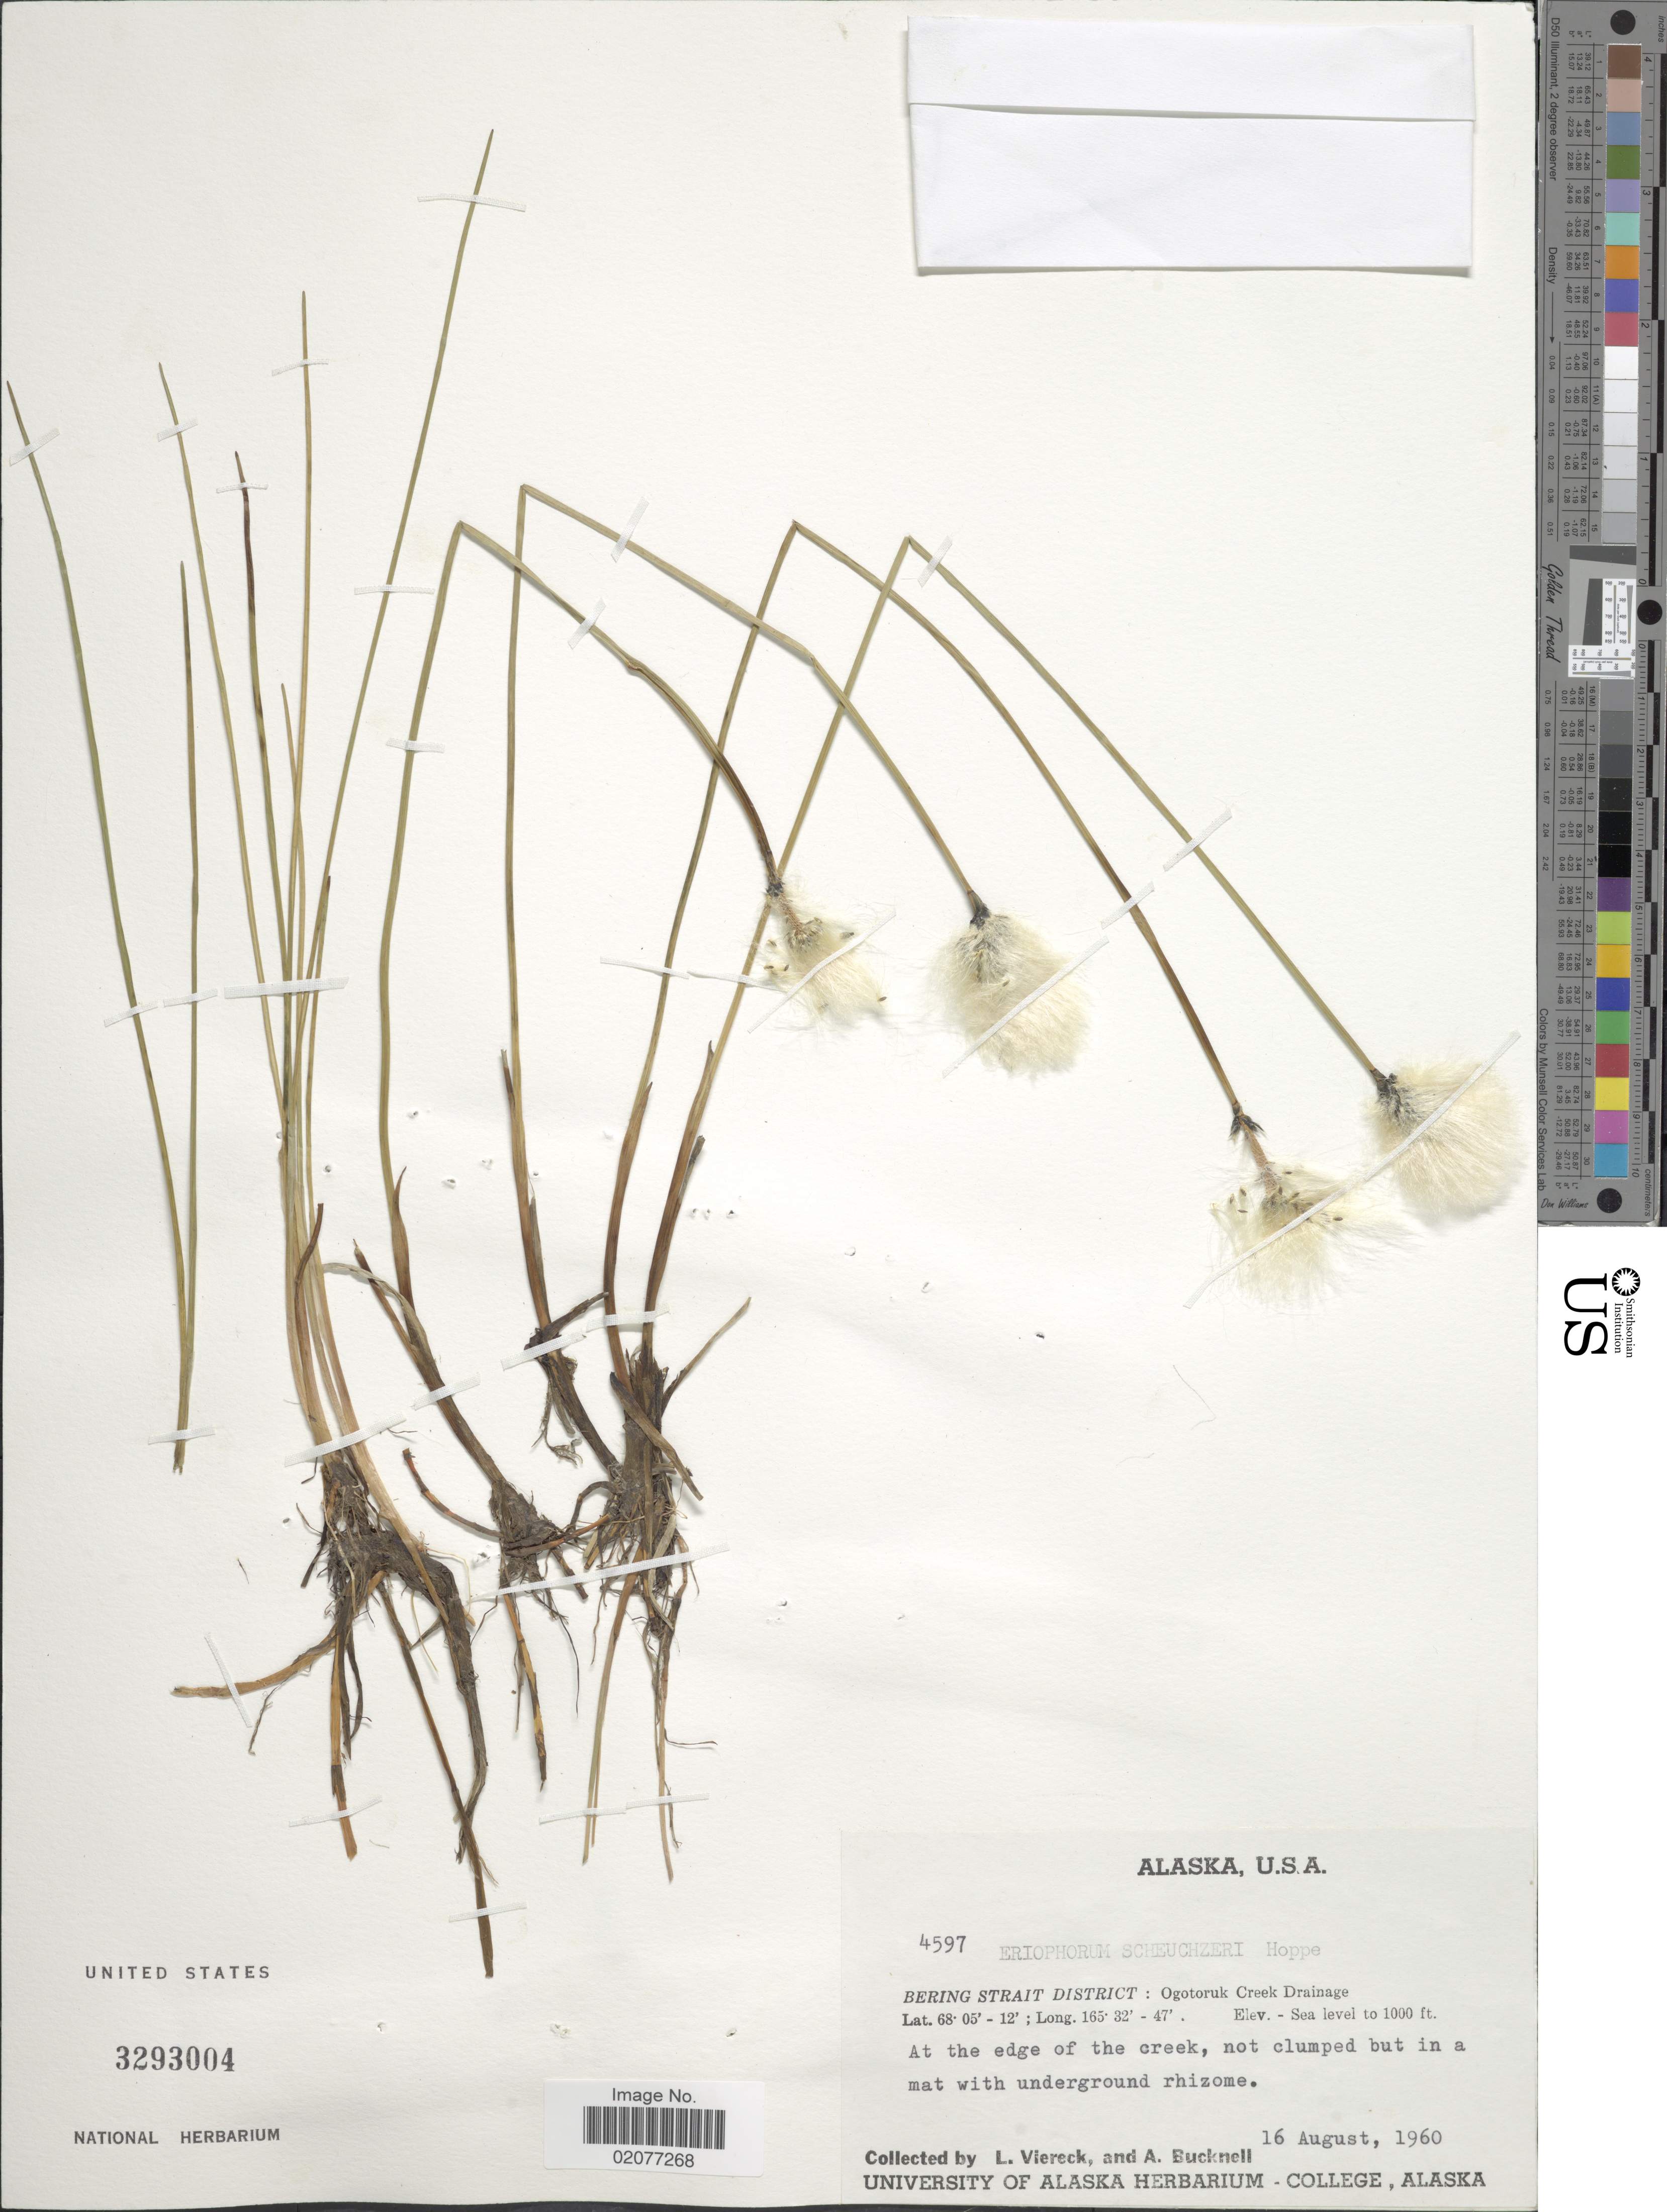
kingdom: Plantae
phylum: Tracheophyta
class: Liliopsida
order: Poales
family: Cyperaceae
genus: Eriophorum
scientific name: Eriophorum scheuchzeri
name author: Hoppe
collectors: L. Viereck & A. Bucknell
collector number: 4597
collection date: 1960-08-16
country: United States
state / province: Alaska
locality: Bering Strait District: Ogotoruk Creek Drainage. At the edge of the creek.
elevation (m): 0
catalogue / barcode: US 3293004